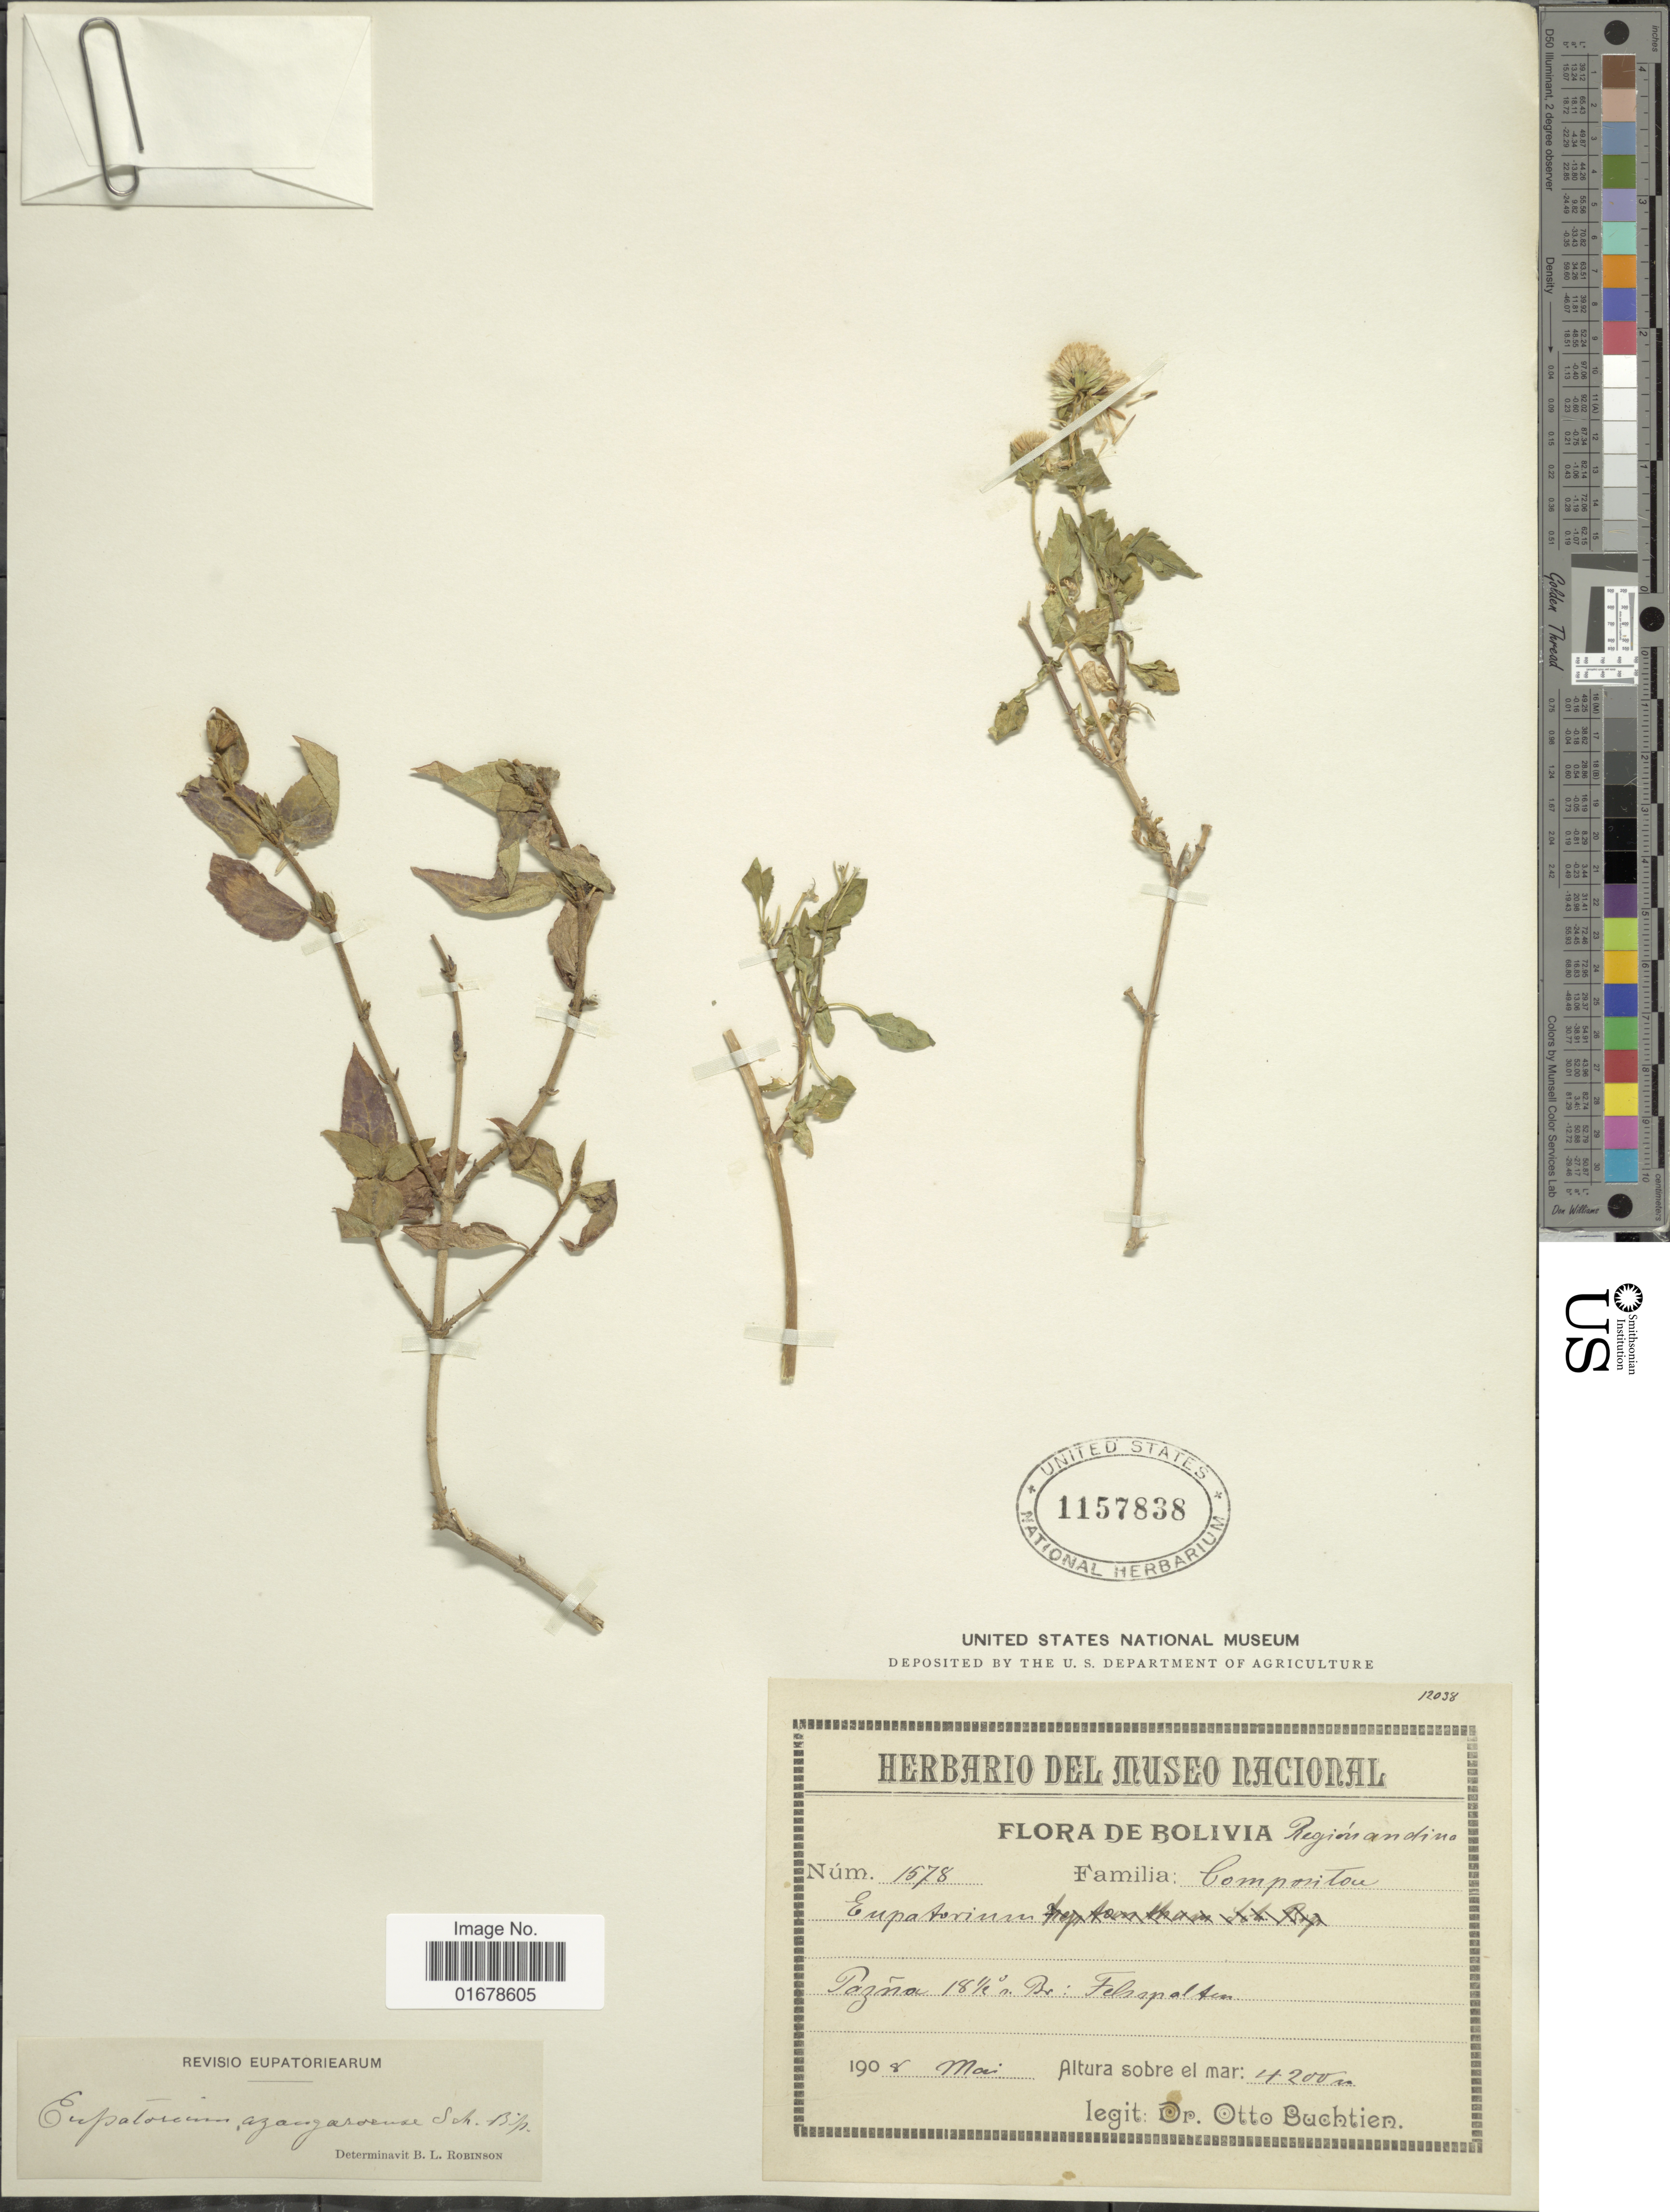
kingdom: Plantae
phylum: Tracheophyta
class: Magnoliopsida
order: Asterales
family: Asteraceae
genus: Ageratina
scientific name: Ageratina azangaroensis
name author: (Sch. Bip. ex Wedd.) R.M. King & H. Rob.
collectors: O. Buchtien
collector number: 1578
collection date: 1908-05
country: Bolivia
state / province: Oruro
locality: Region Andino, Pazña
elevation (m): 4200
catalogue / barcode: US 1157838